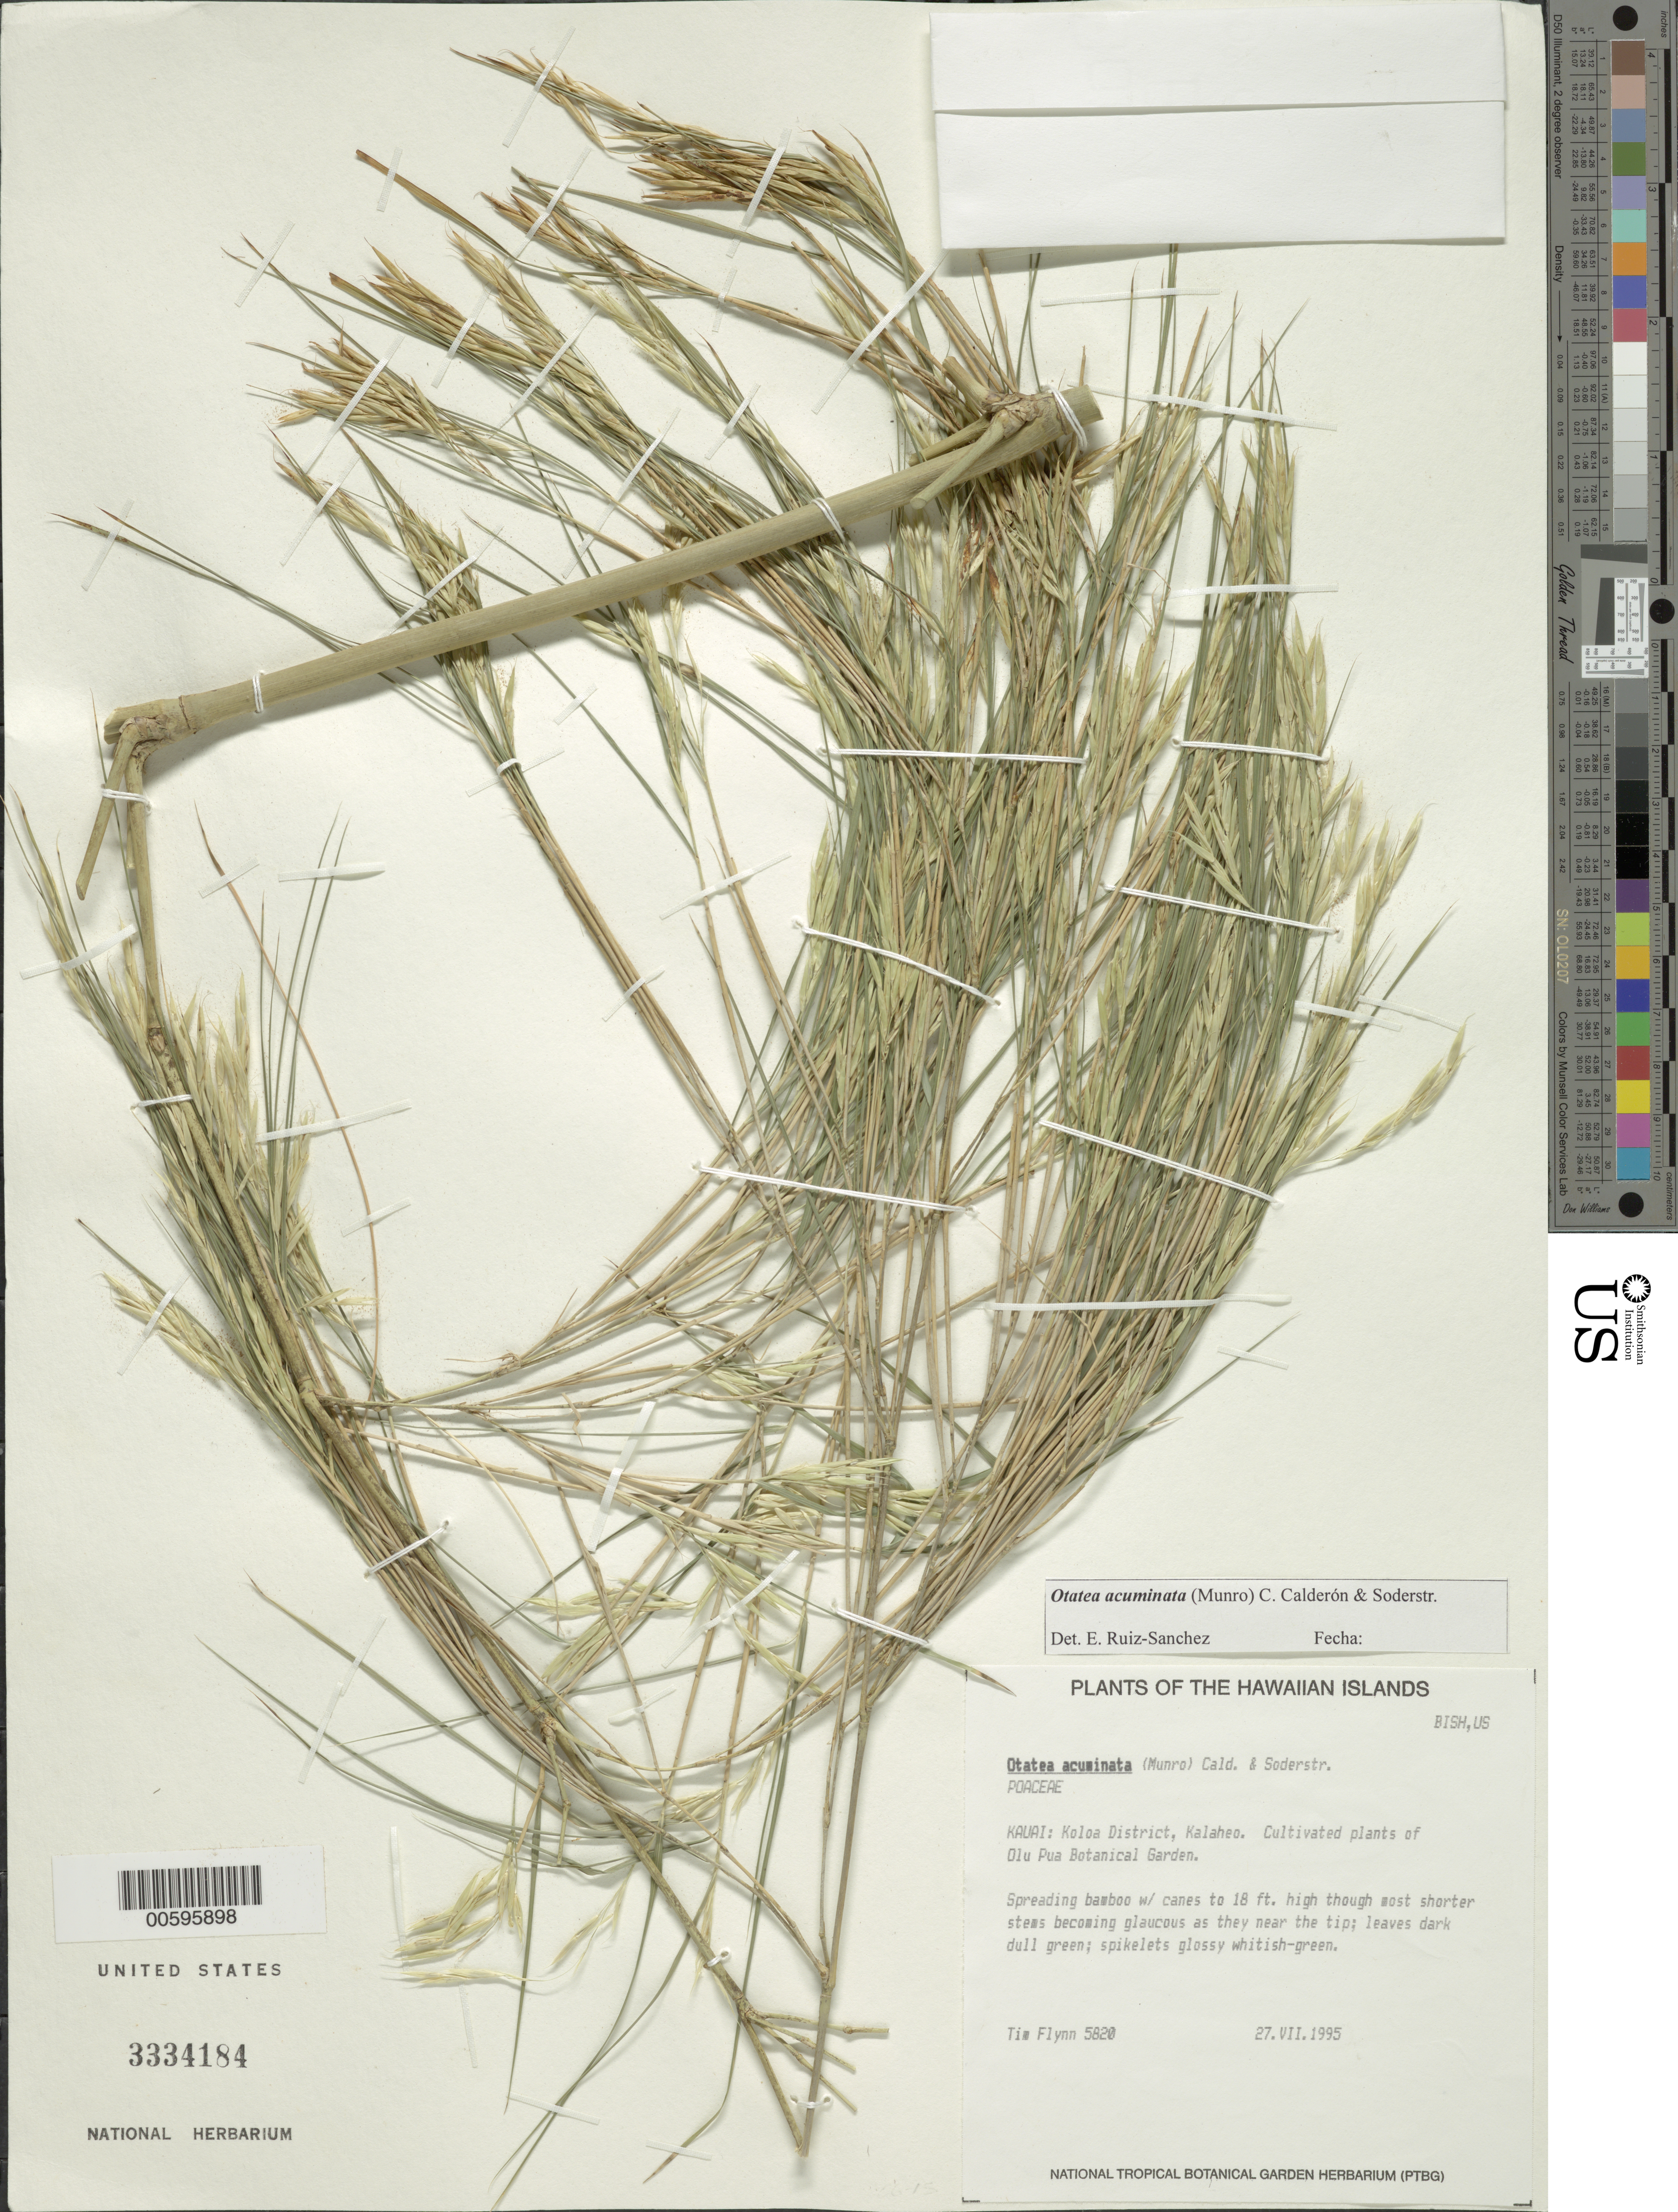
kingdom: Plantae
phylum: Tracheophyta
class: Liliopsida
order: Poales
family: Poaceae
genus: Otatea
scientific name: Otatea acuminata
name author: (Munro) C. E. Calderón & Soderstr.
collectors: T. W. Flynn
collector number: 5820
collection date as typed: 27 Jul 1995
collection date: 1995-07-27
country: United States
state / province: Hawaii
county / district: Kauai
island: Kaua'i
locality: Koloa Dist, Kalaheo. Cultivated plants of Olu Pua Botanical Garden.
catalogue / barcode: US 3334184